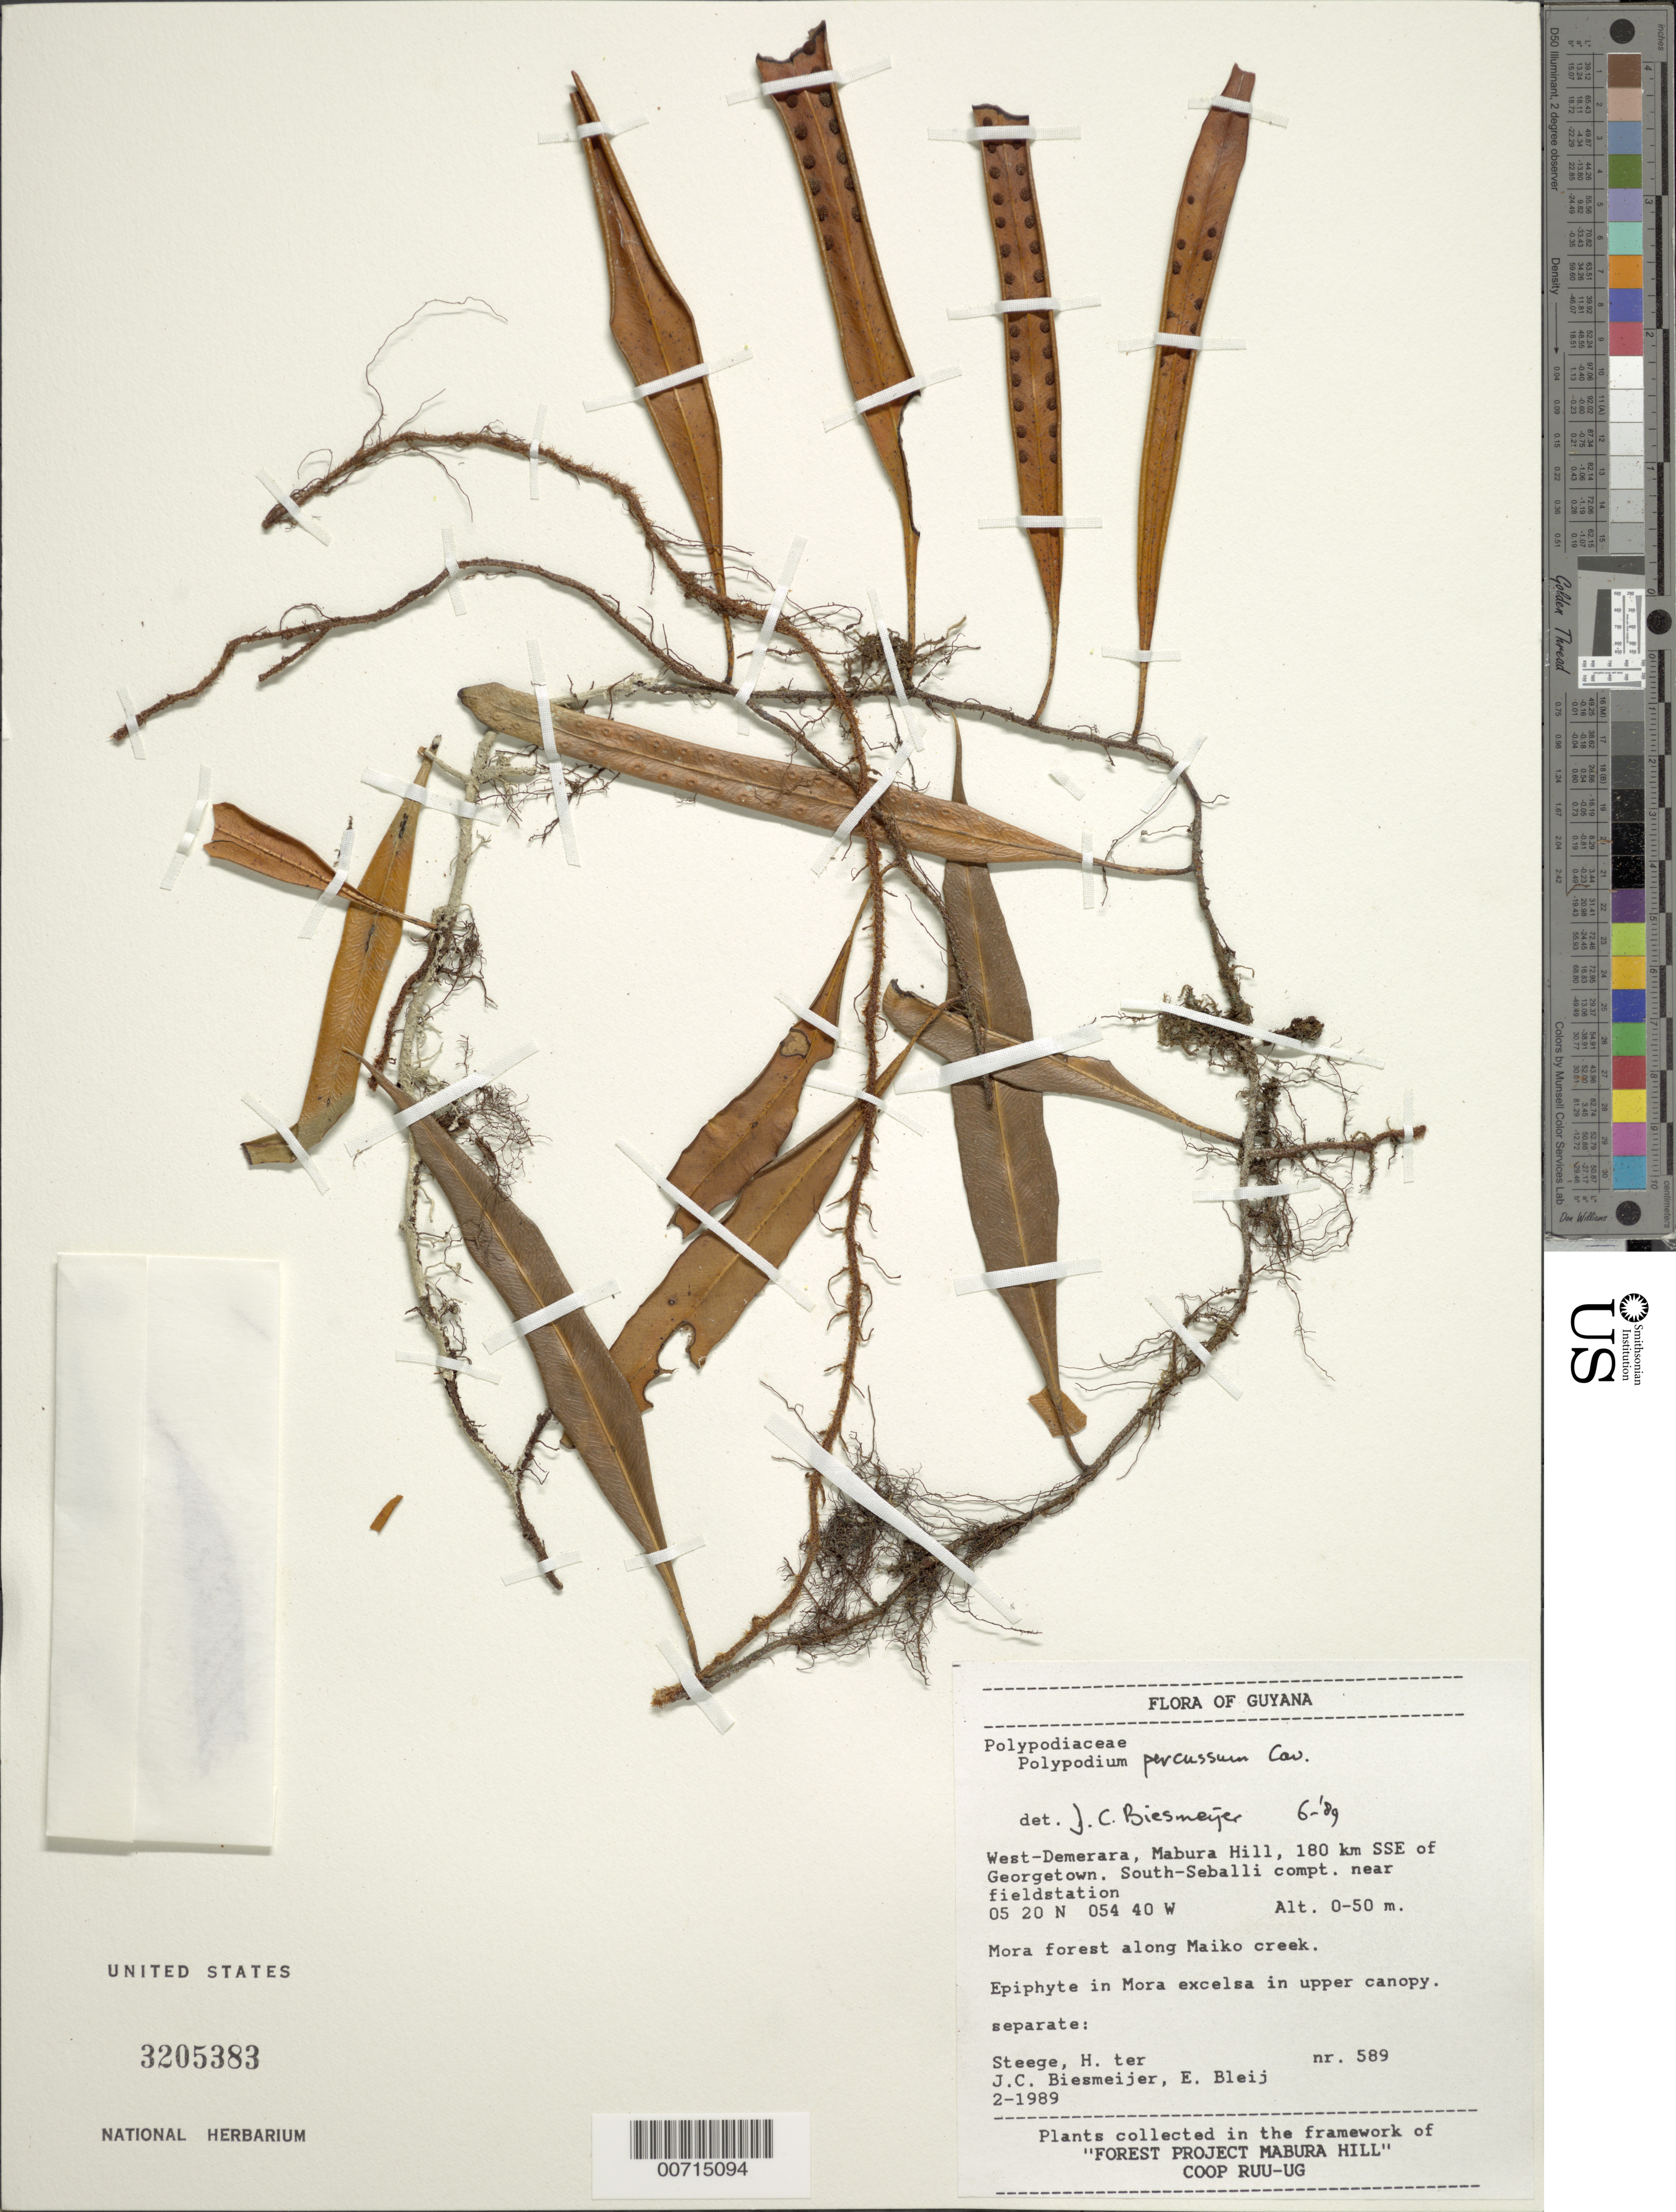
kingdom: Plantae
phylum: Tracheophyta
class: Polypodiopsida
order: Polypodiales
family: Polypodiaceae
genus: Microgramma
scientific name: Microgramma percussa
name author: (Cav.) de la Sota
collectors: H. ter Steege, J. Biesmeijer & E. Bleij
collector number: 589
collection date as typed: Feb-89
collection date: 1989-02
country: Guyana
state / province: U. Demerara-Berbice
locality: Mabura Hill, 180 km SSE of Georgetown, South Seballi compartment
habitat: Mora forest along Maiko creek, in Mora excelsa in upper canopy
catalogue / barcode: US 3205383